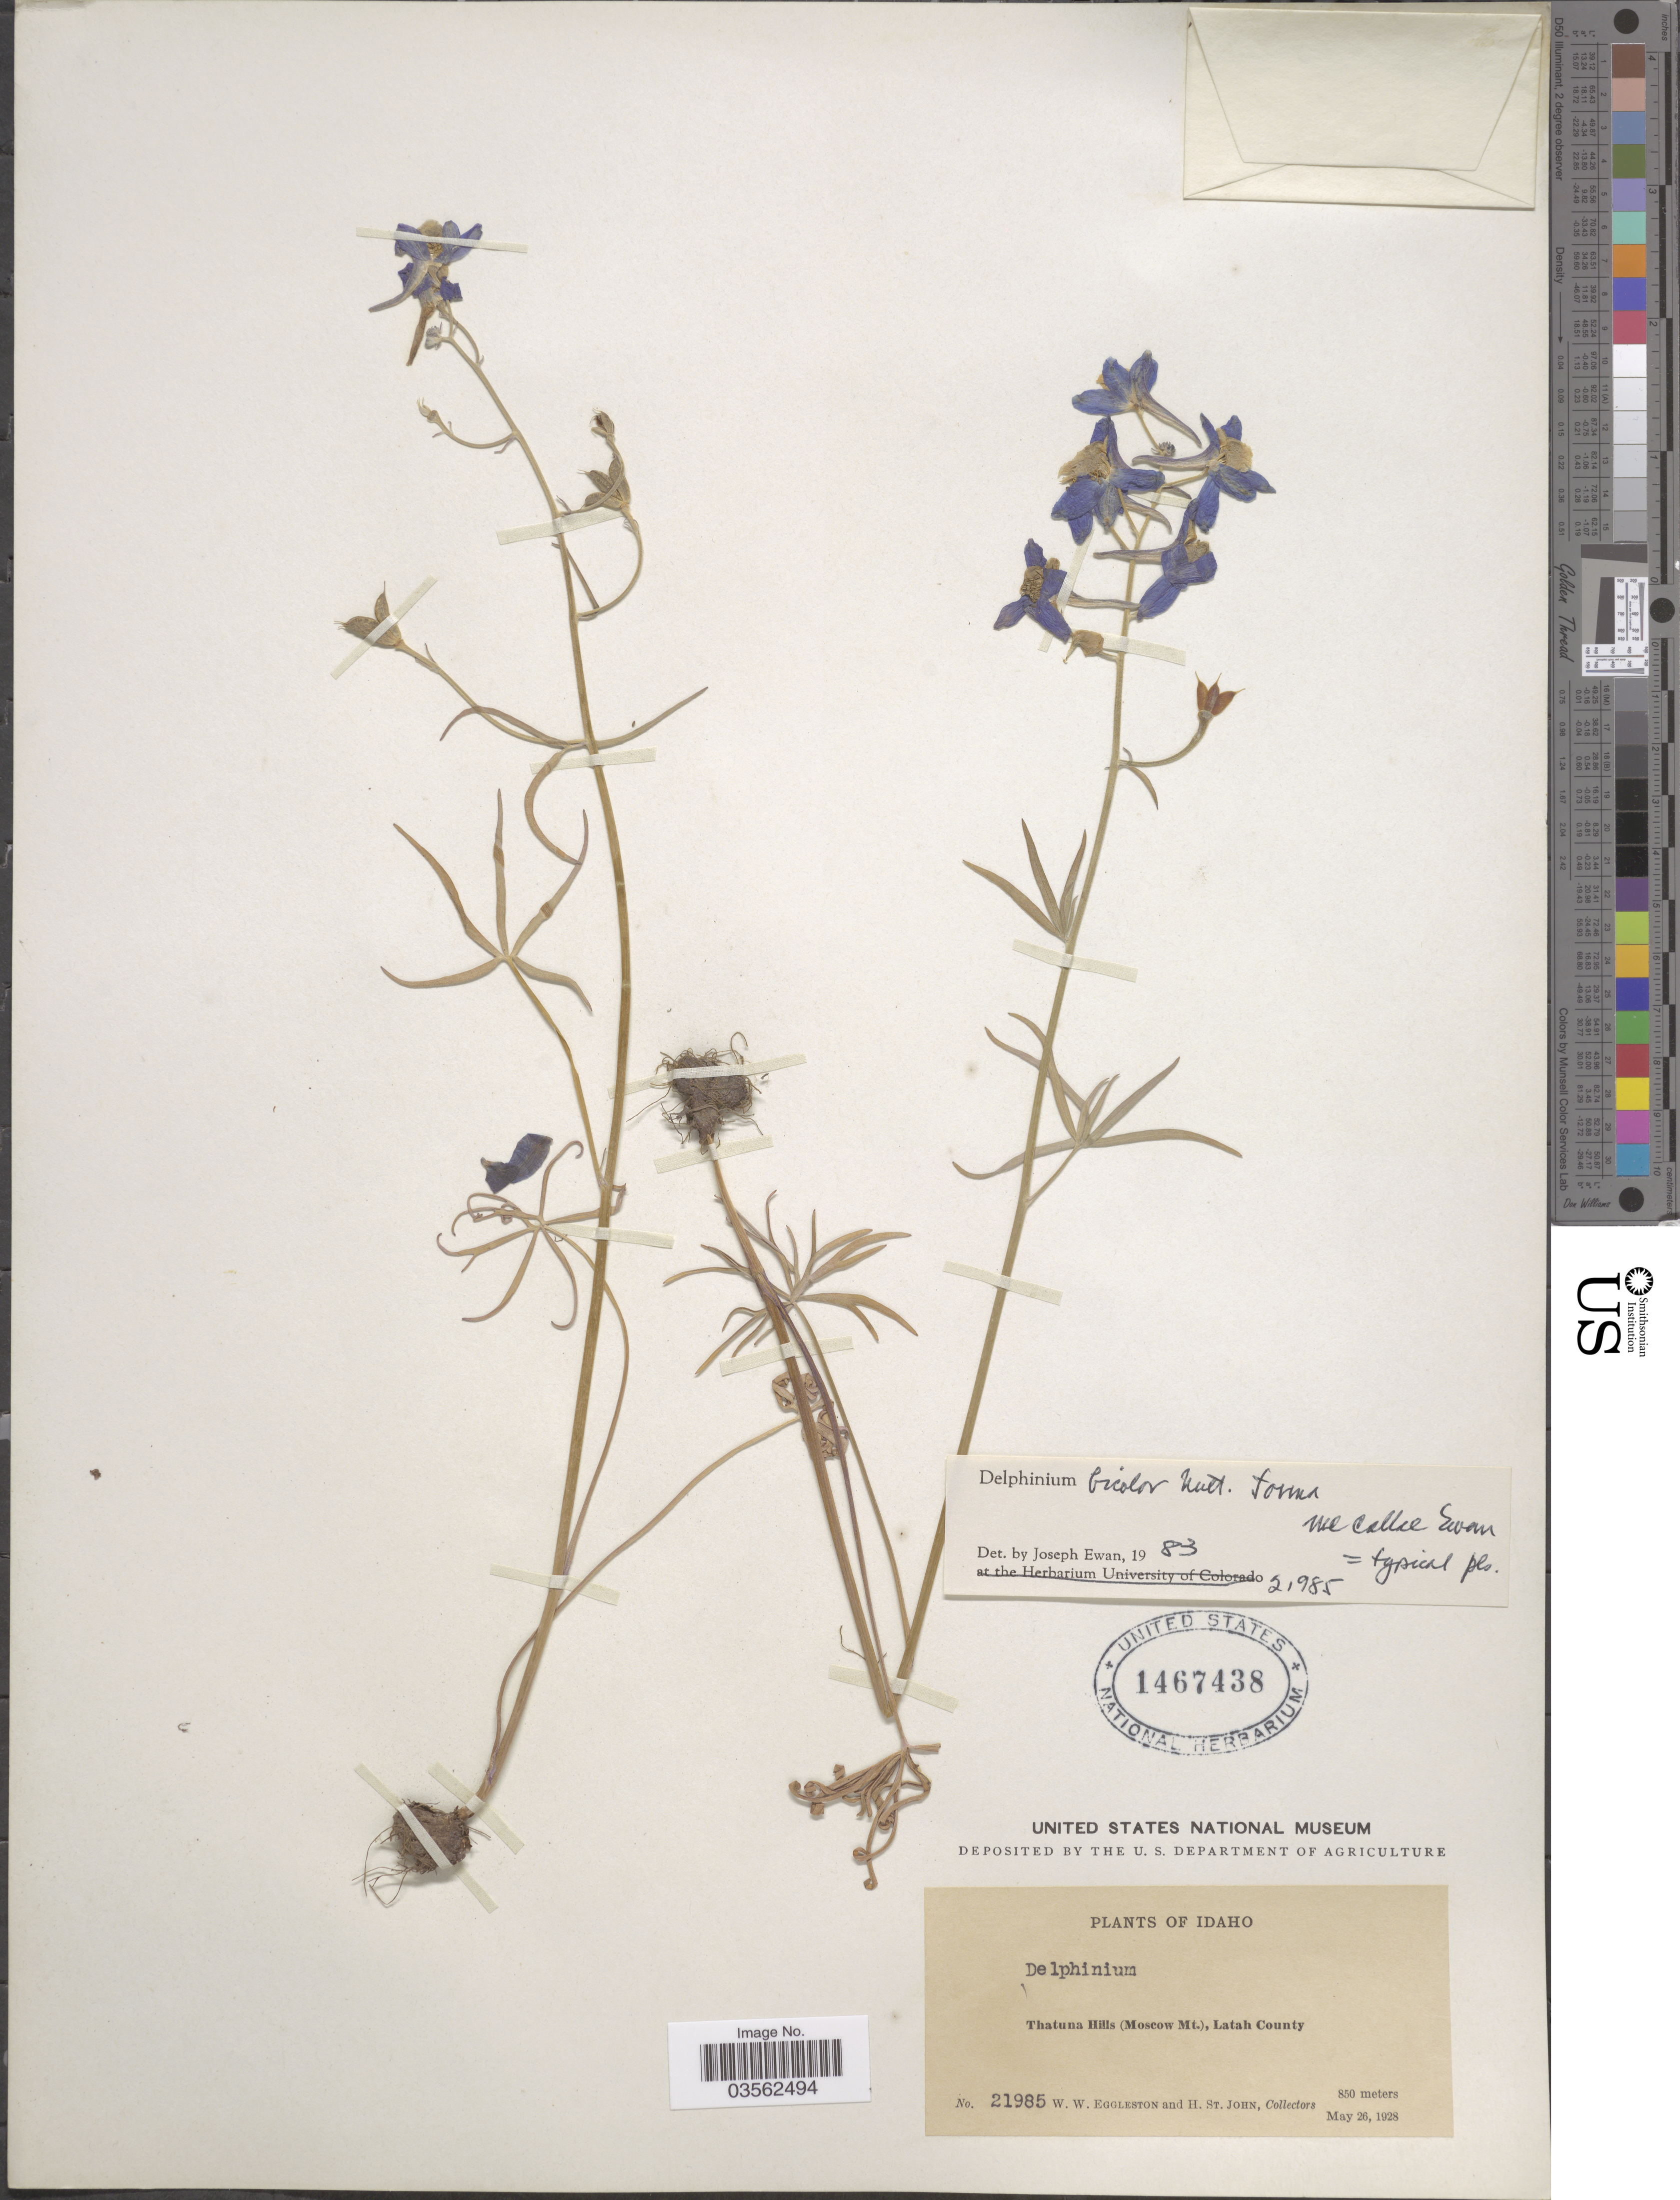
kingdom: Plantae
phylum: Tracheophyta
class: Magnoliopsida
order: Ranunculales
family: Ranunculaceae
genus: Delphinium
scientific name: Delphinium bicolor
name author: Nutt.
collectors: W. W. Eggleston & H. St. John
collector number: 21985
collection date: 1928-05-26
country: United States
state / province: Idaho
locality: Thatuna Hills (Moscow Mt.), Latah County.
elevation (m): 850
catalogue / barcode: US 1467438